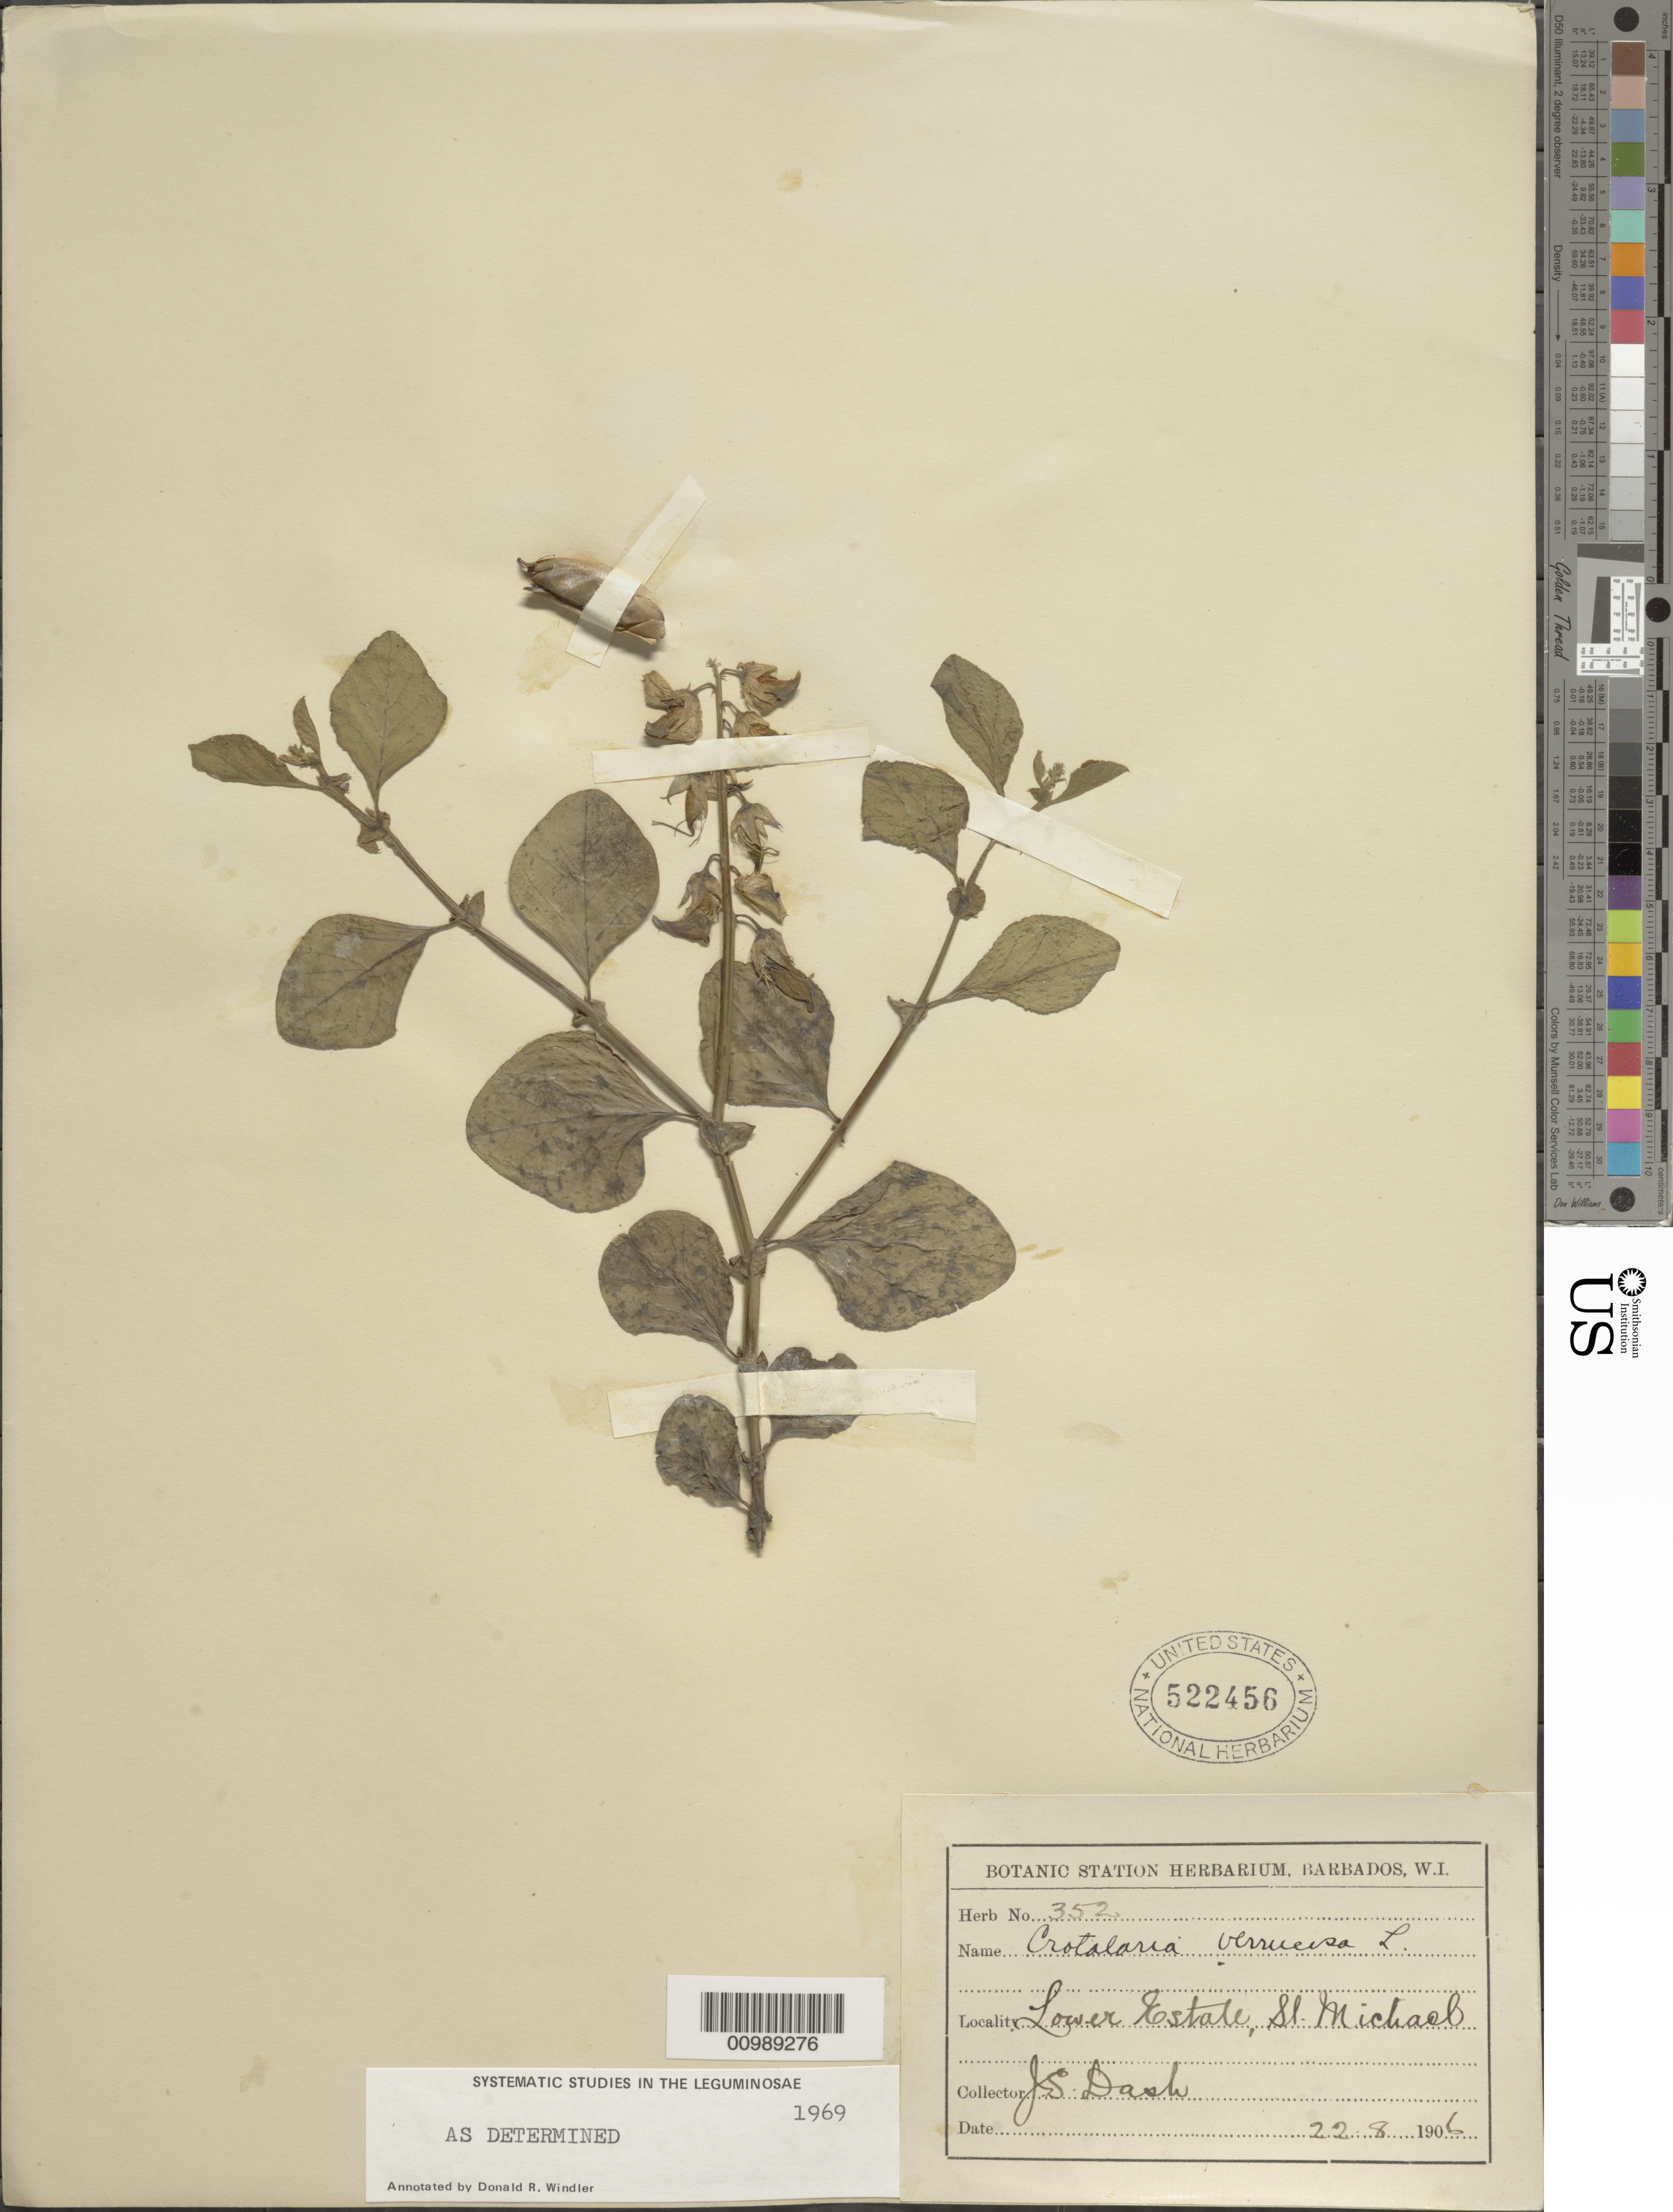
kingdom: Plantae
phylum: Tracheophyta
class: Magnoliopsida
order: Fabales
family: Fabaceae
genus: Crotalaria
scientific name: Crotalaria verrucosa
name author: L.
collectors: J. Dash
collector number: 352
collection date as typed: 22 Aug 1906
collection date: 1906-08-22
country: Barbados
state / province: Saint Michael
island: Barbados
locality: Lower Estate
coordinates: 0 N, 0 E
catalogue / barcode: US 522456